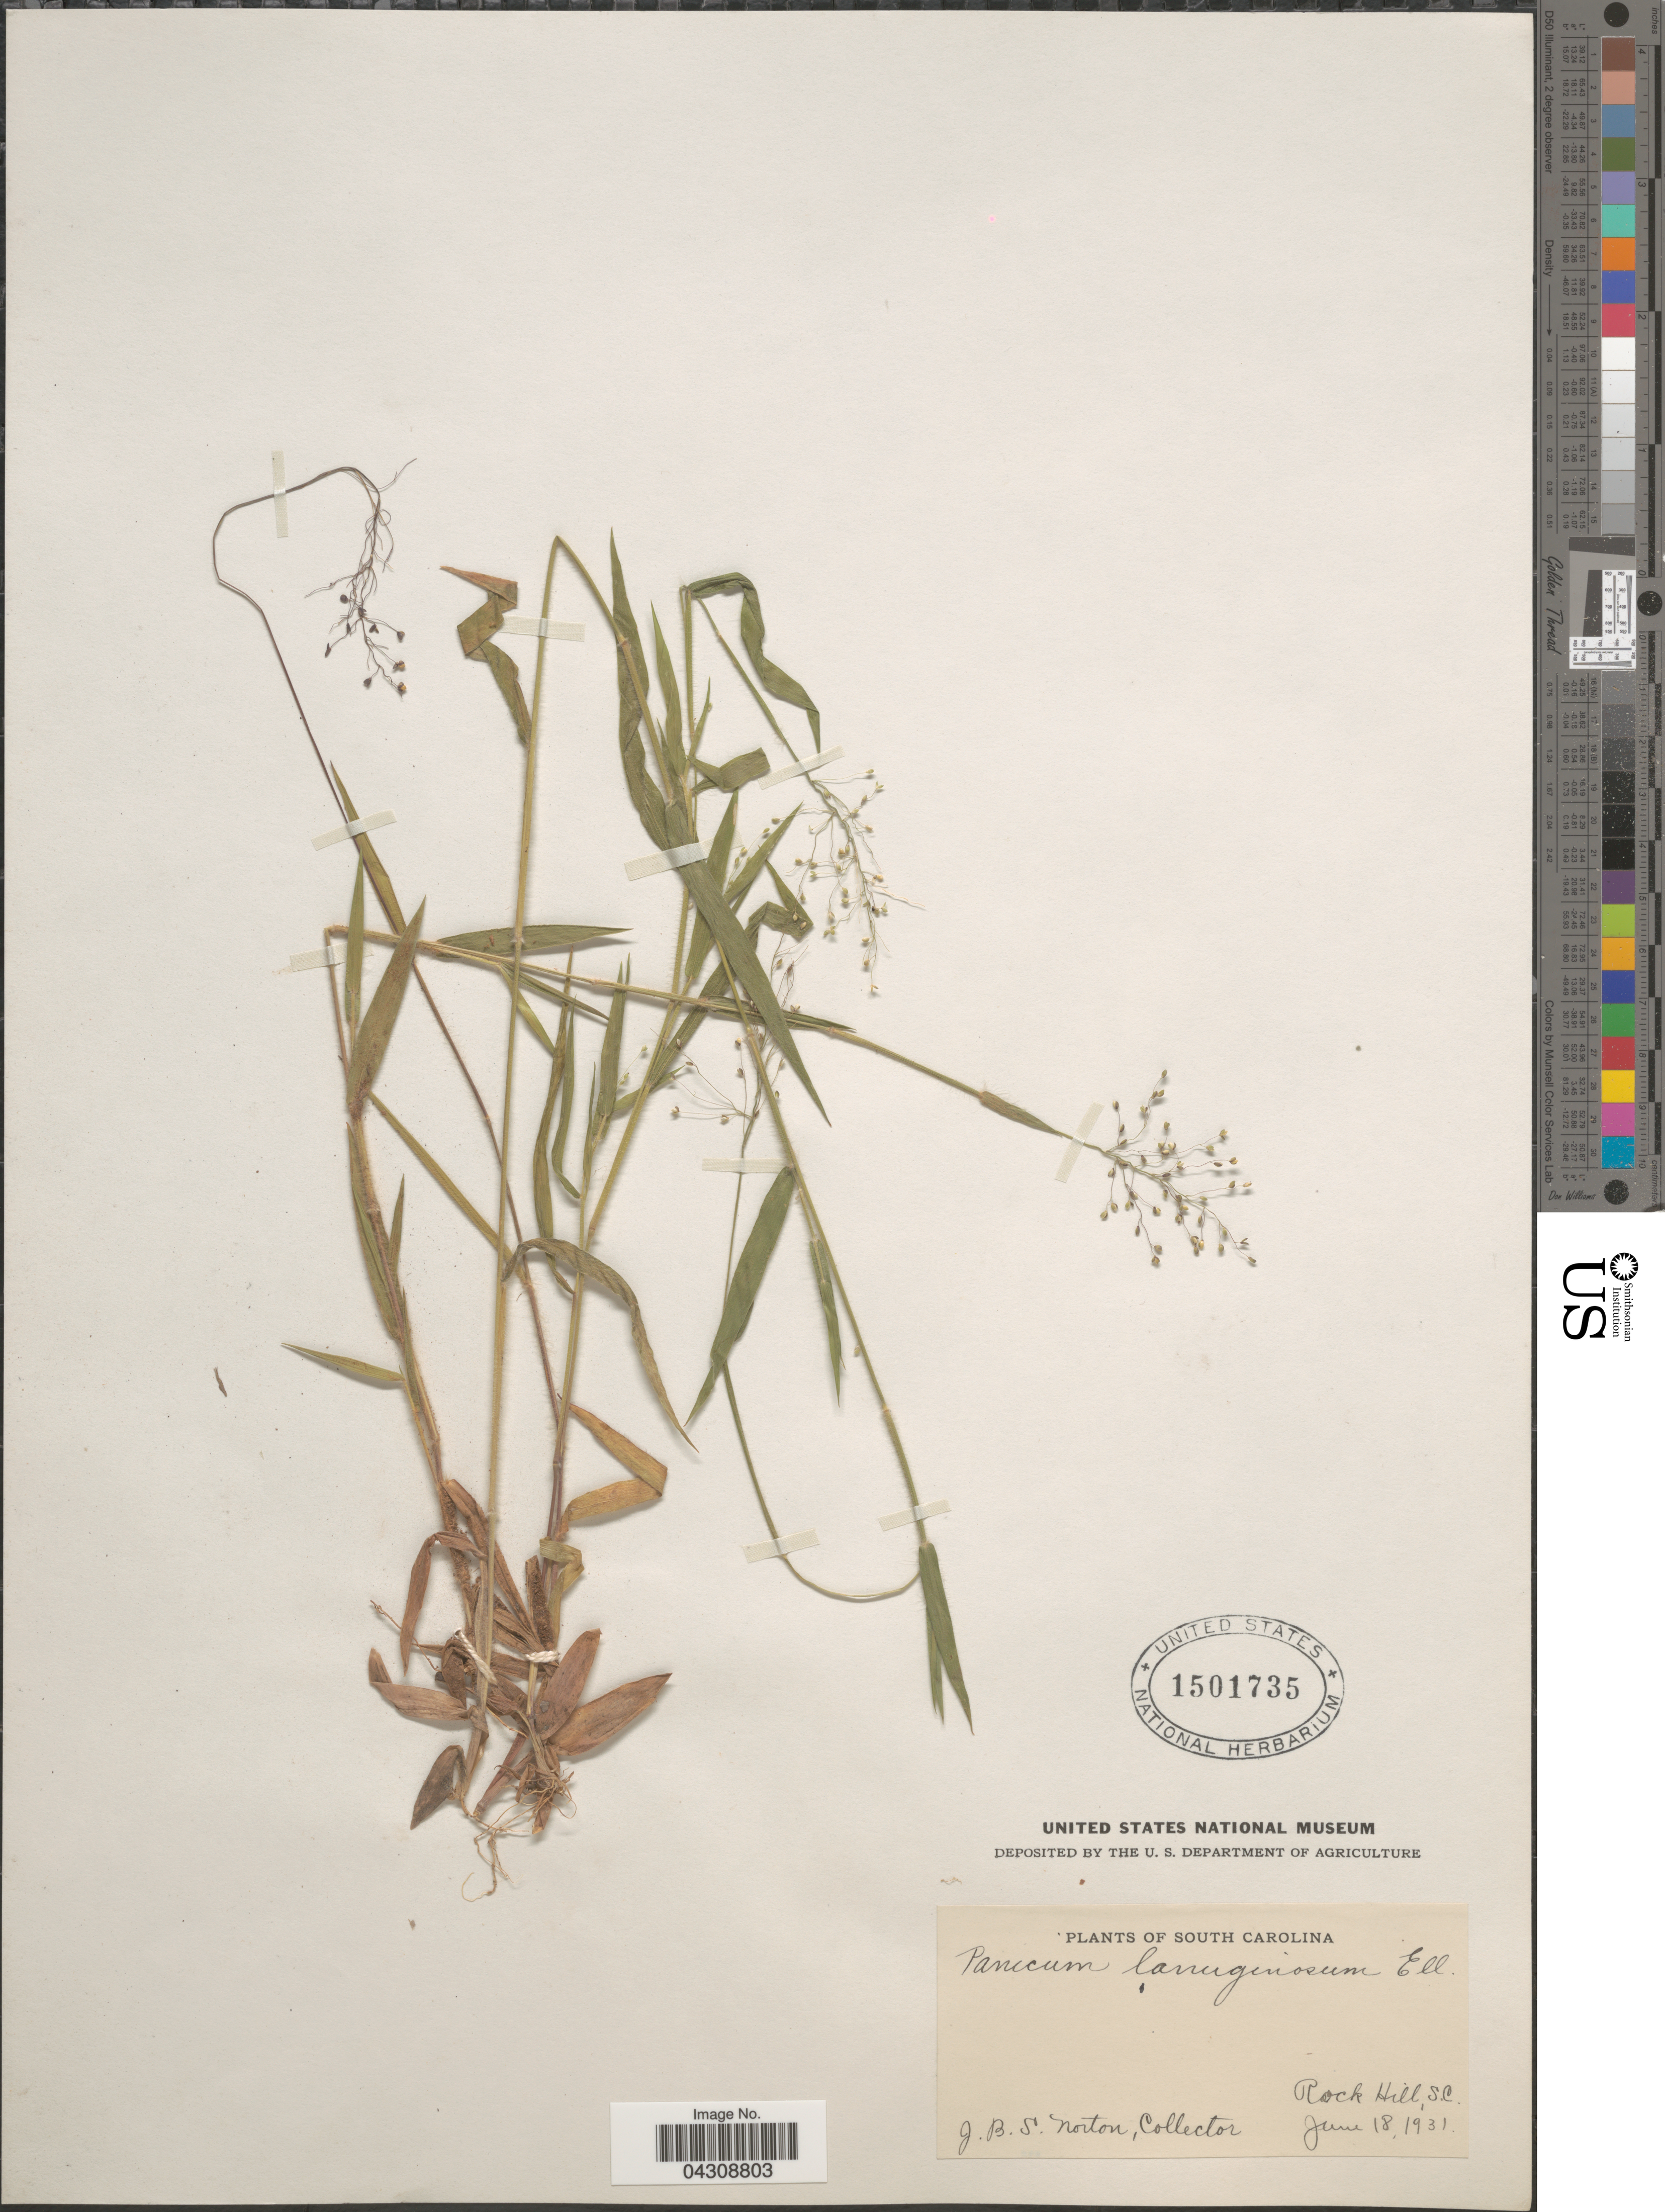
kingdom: Plantae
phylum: Tracheophyta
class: Liliopsida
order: Poales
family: Poaceae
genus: Dichanthelium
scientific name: Dichanthelium acuminatum var. acuminatum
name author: (Sw.) Gould & C.A. Clark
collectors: J. B. S. Norton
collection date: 1931-06-18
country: United States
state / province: South Carolina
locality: Rock Hill.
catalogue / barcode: US 1501735